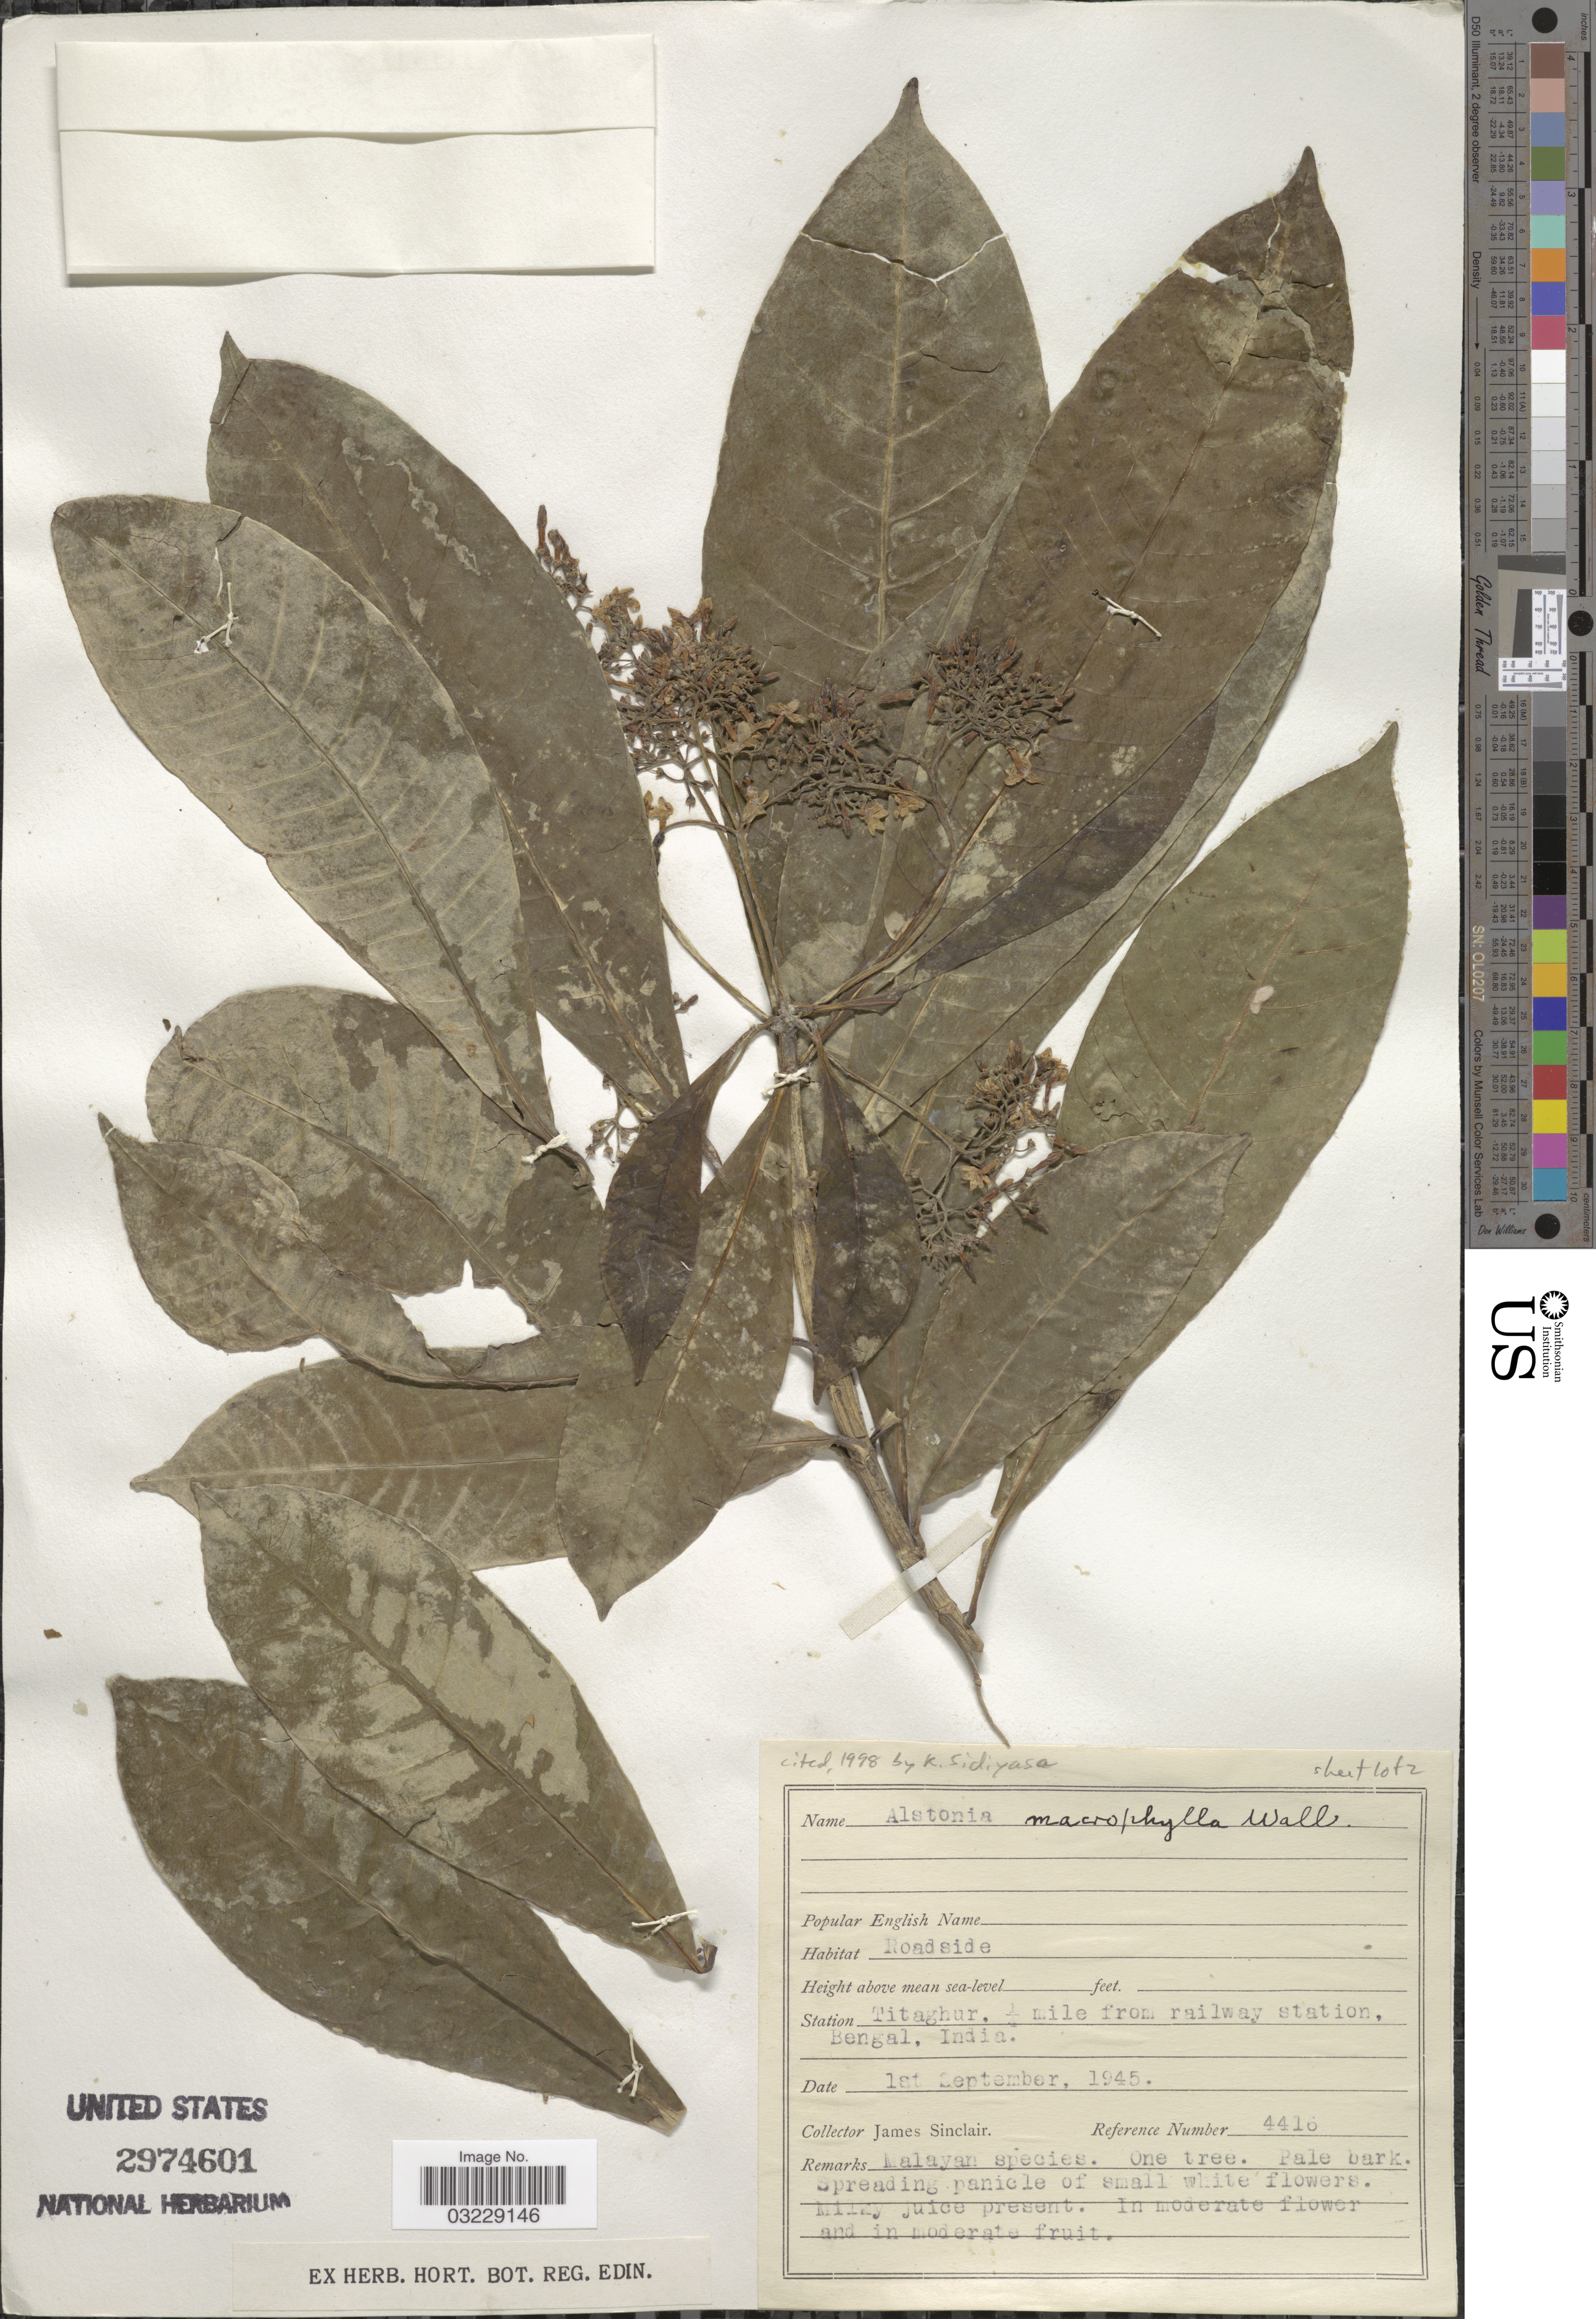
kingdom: Plantae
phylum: Tracheophyta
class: Magnoliopsida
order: Gentianales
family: Apocynaceae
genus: Alstonia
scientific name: Alstonia macrophylla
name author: Wall. ex G. Don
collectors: J. Sinclair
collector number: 4416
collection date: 1945-09-01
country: India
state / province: West Bengal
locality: Station Titaghur, ¼ mile from railway station, Bengal.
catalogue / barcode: US 2974601